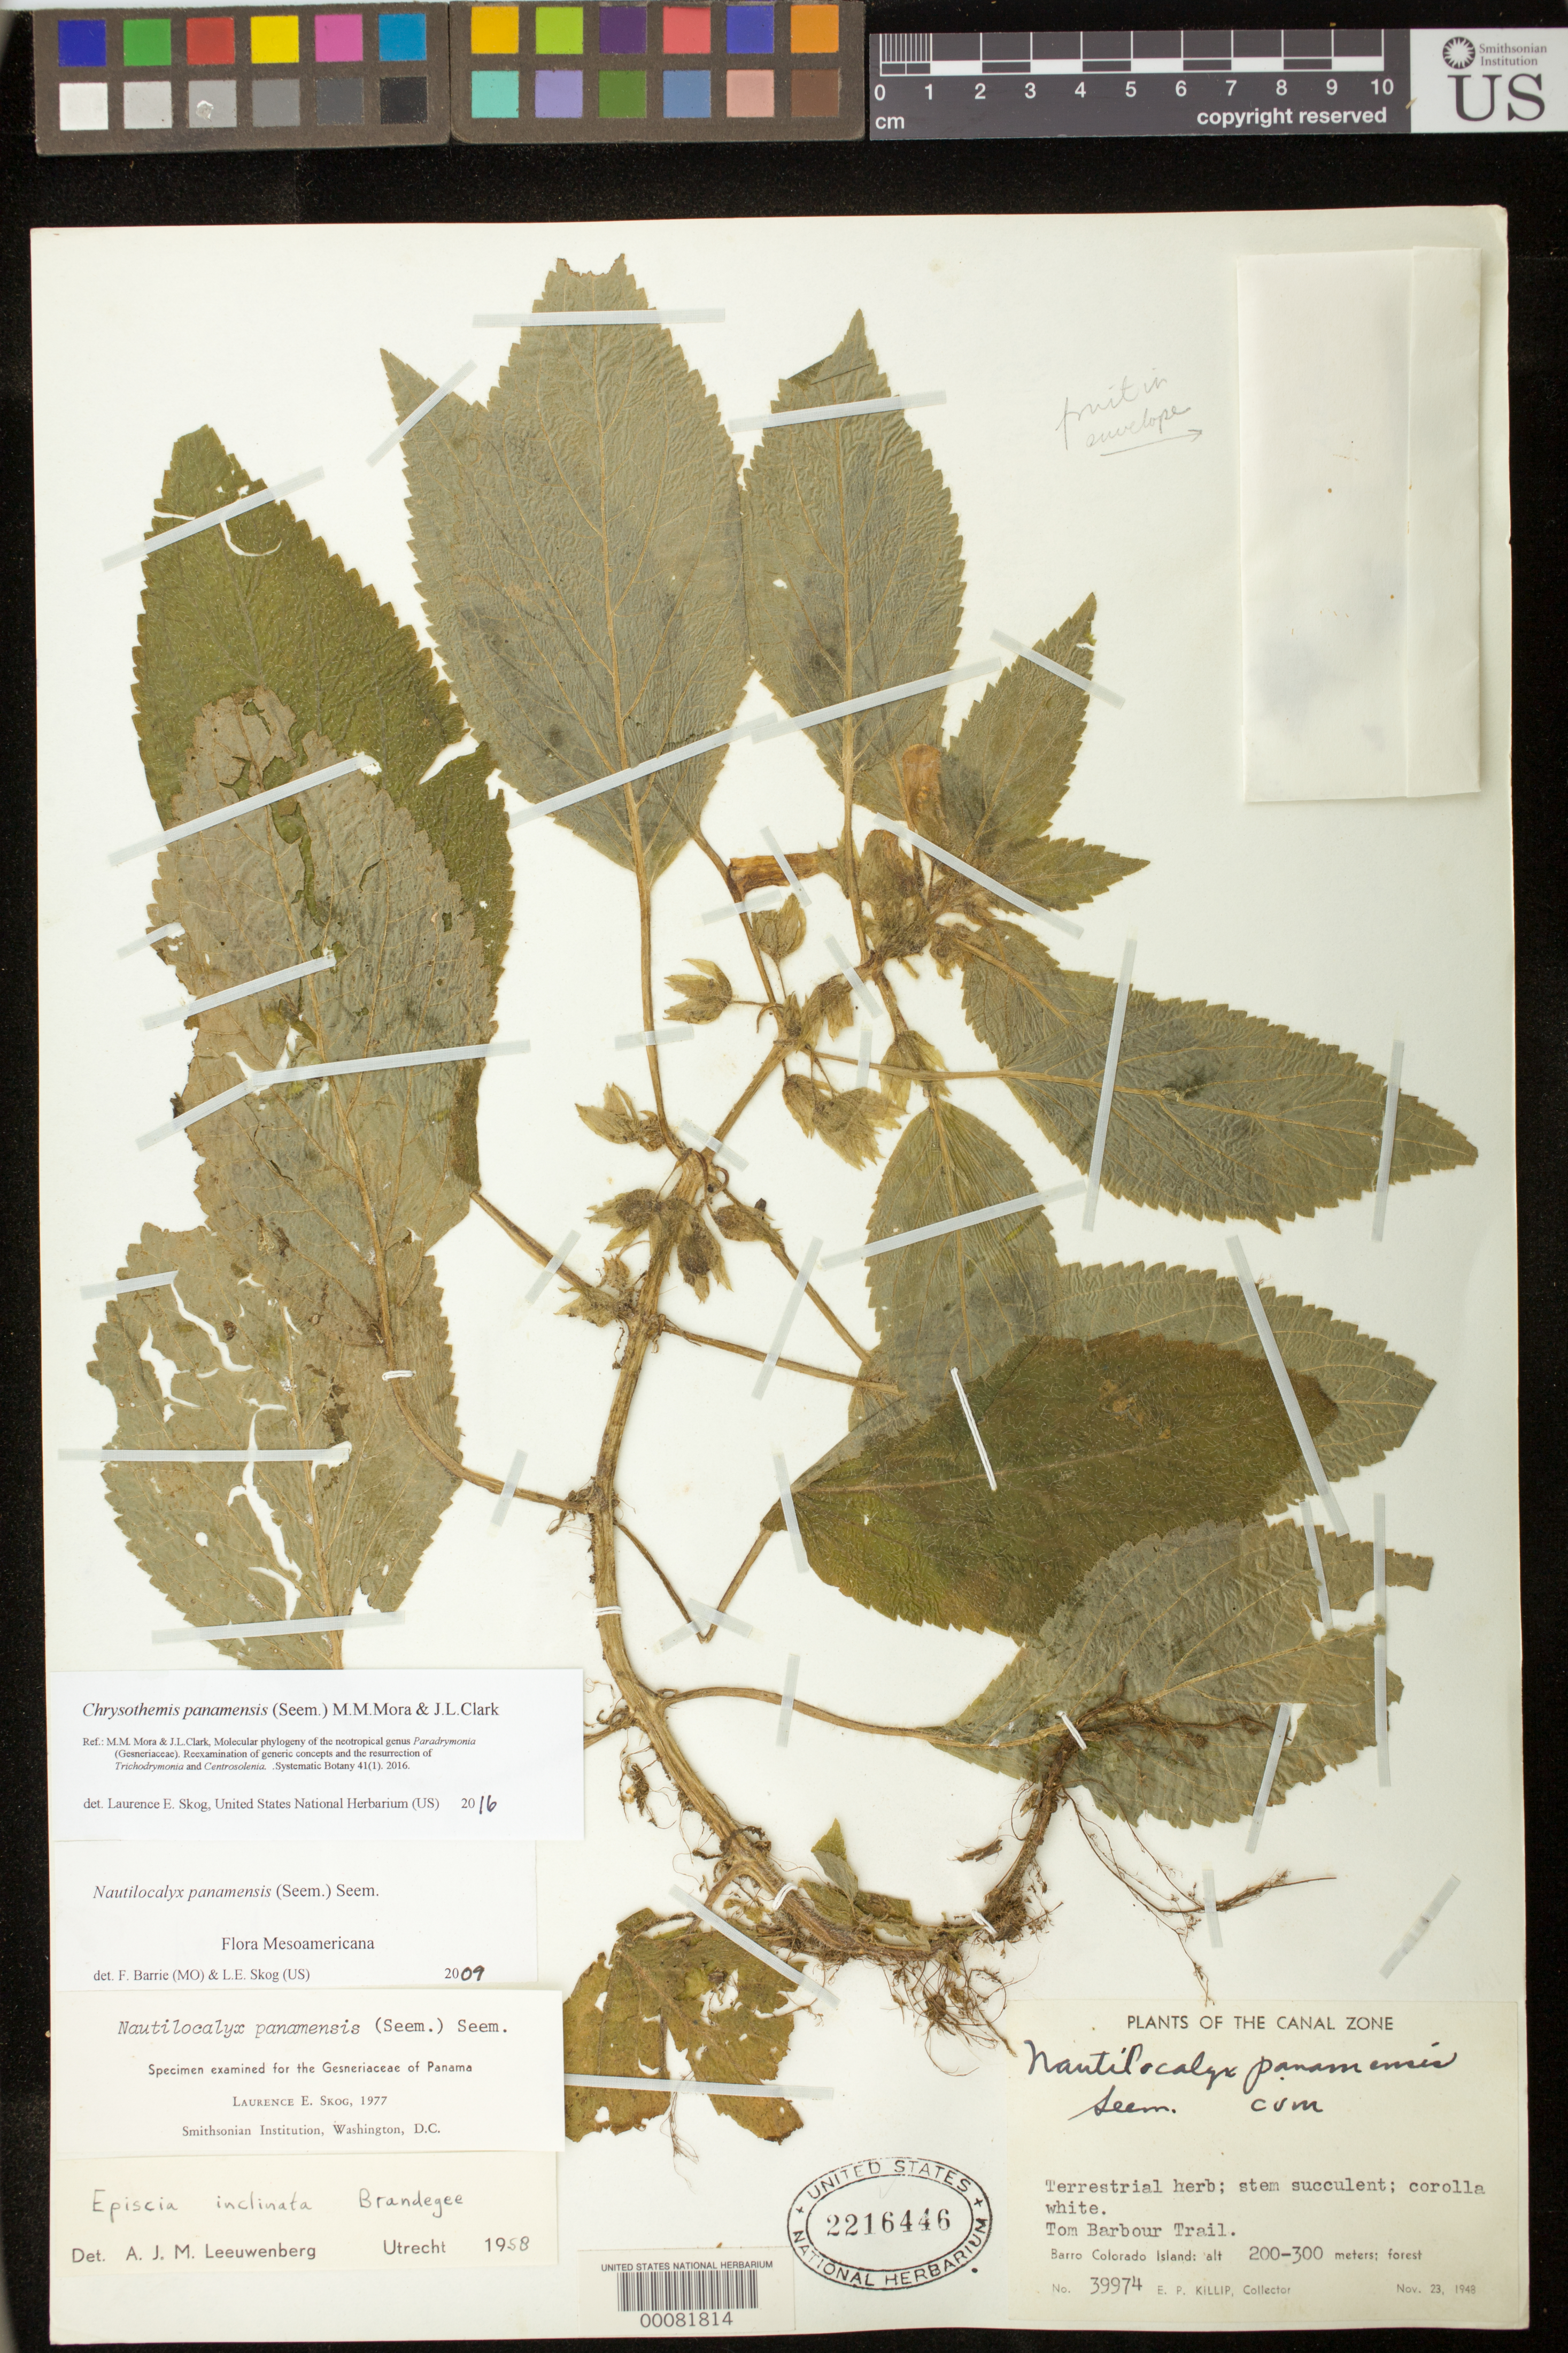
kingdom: Plantae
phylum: Tracheophyta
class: Magnoliopsida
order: Lamiales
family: Gesneriaceae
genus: Chrysothemis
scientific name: Chrysothemis panamensis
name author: (Seem.) M.M. Mora & J.L. Clark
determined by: Skog, Laurence E.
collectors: E. P. Killip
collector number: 39974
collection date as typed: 23 Nov 1948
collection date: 1948-11-23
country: Panama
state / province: Panamá Oeste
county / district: Canal Zone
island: Barro Colorado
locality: Barro Colorado Island, Tom Barbour trail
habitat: Forest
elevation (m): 200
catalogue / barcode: US 2216446